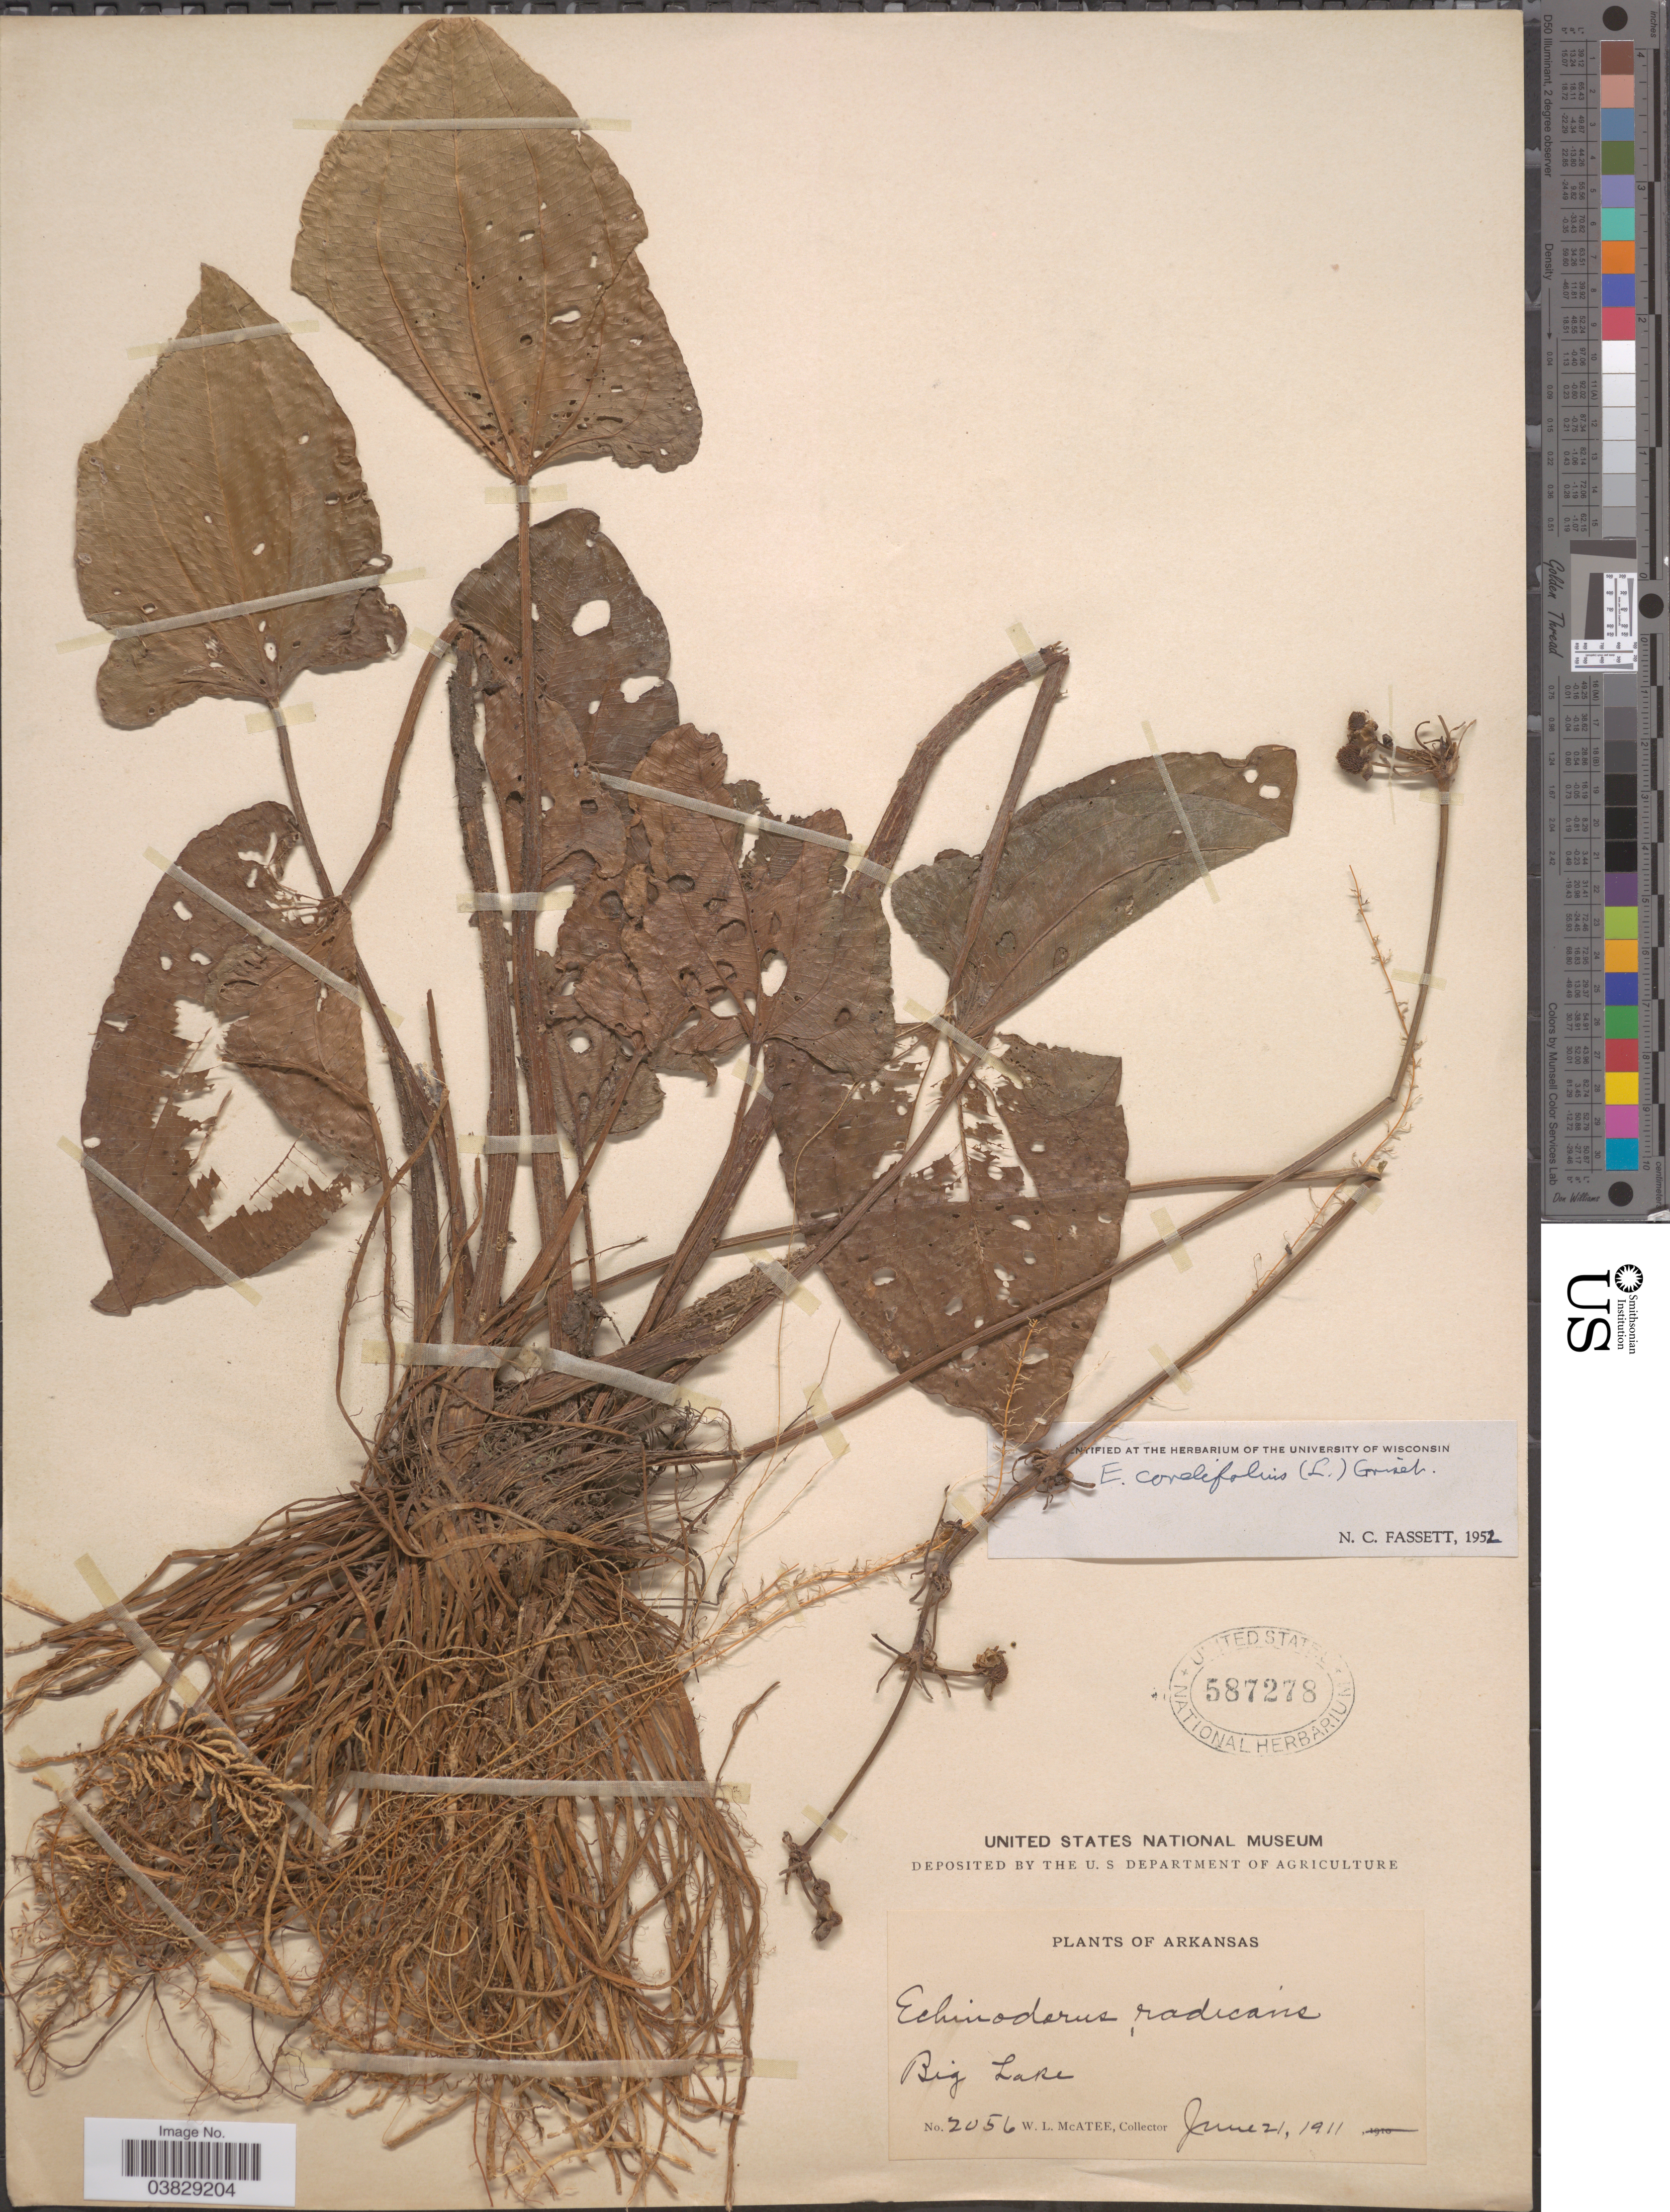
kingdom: Plantae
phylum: Tracheophyta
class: Liliopsida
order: Alismatales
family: Alismataceae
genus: Echinodorus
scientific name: Echinodorus cordifolius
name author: (L.) Griseb.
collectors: W. McAtee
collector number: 2056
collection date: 1911-06-21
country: United States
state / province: Arkansas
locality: Big Lake.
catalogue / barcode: US 587278